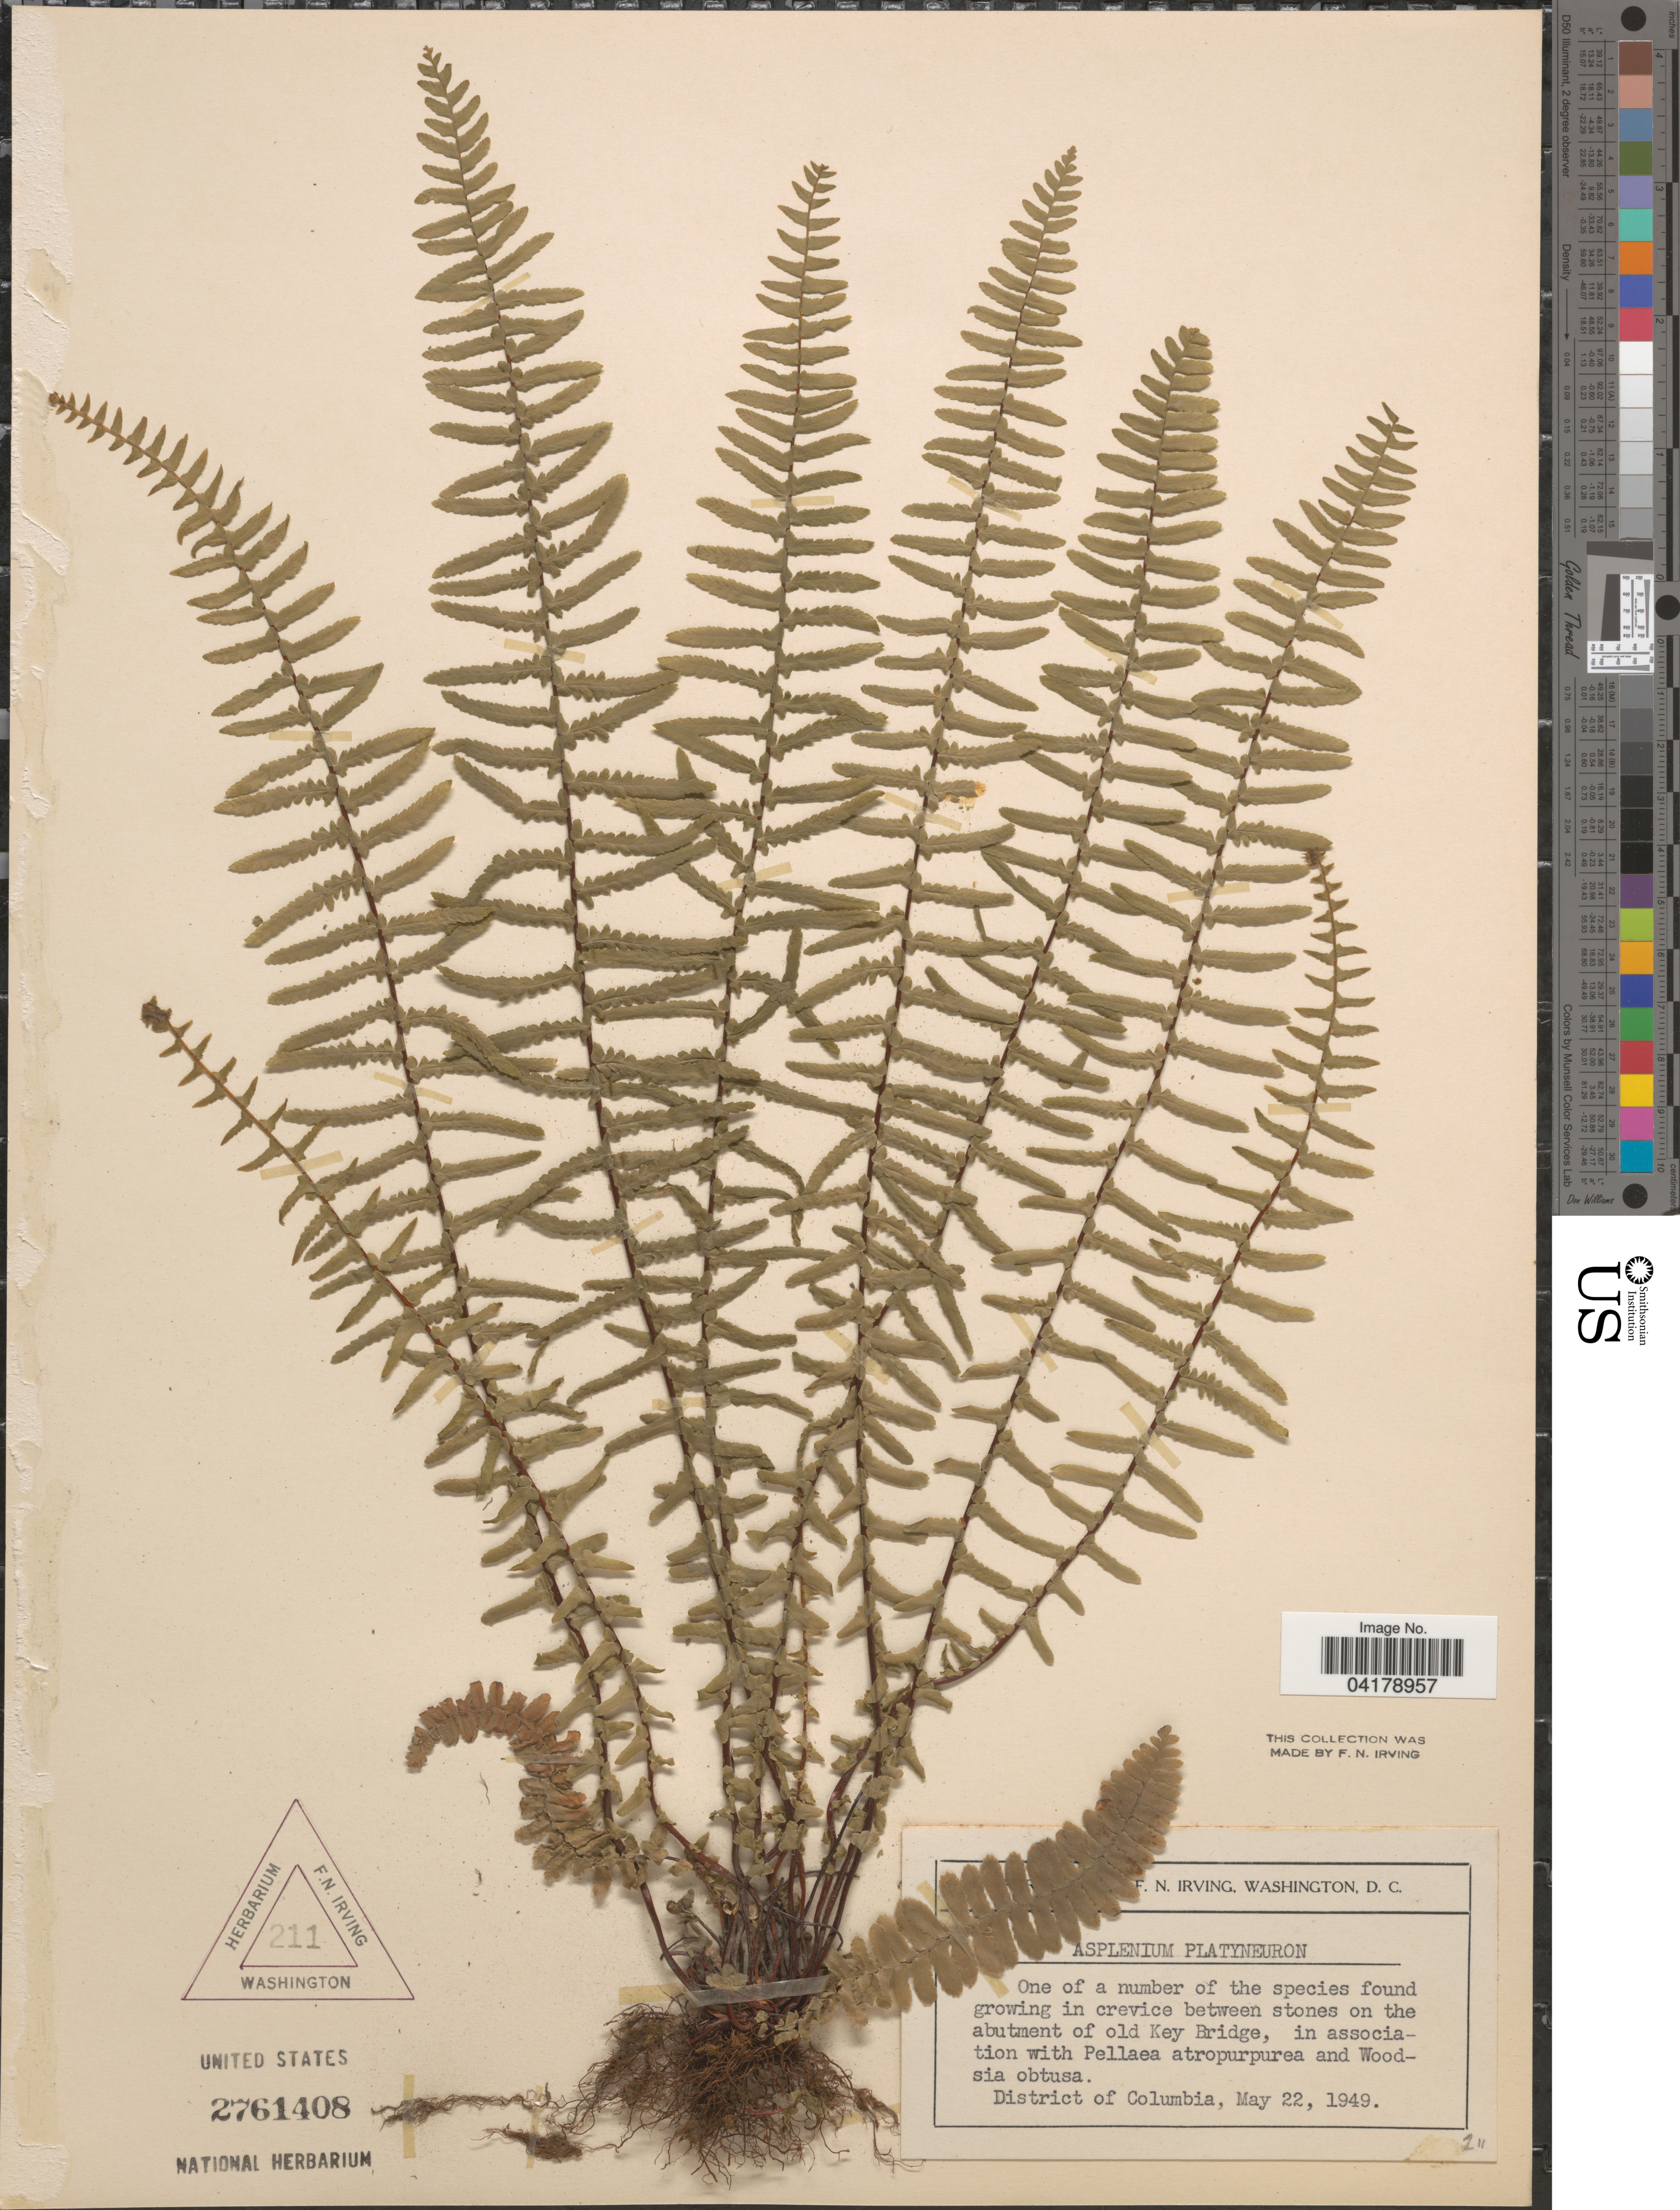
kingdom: Plantae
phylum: Tracheophyta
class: Polypodiopsida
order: Polypodiales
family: Aspleniaceae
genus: Asplenium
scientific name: Asplenium platyneuron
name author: (L.) Britton, Stearns & Poggenb.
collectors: F. Irving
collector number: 211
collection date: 1949-05-22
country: United States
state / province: District of Columbia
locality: Growing in crevice between stones on the abutment of old Key Bridge.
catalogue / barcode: US 2761408